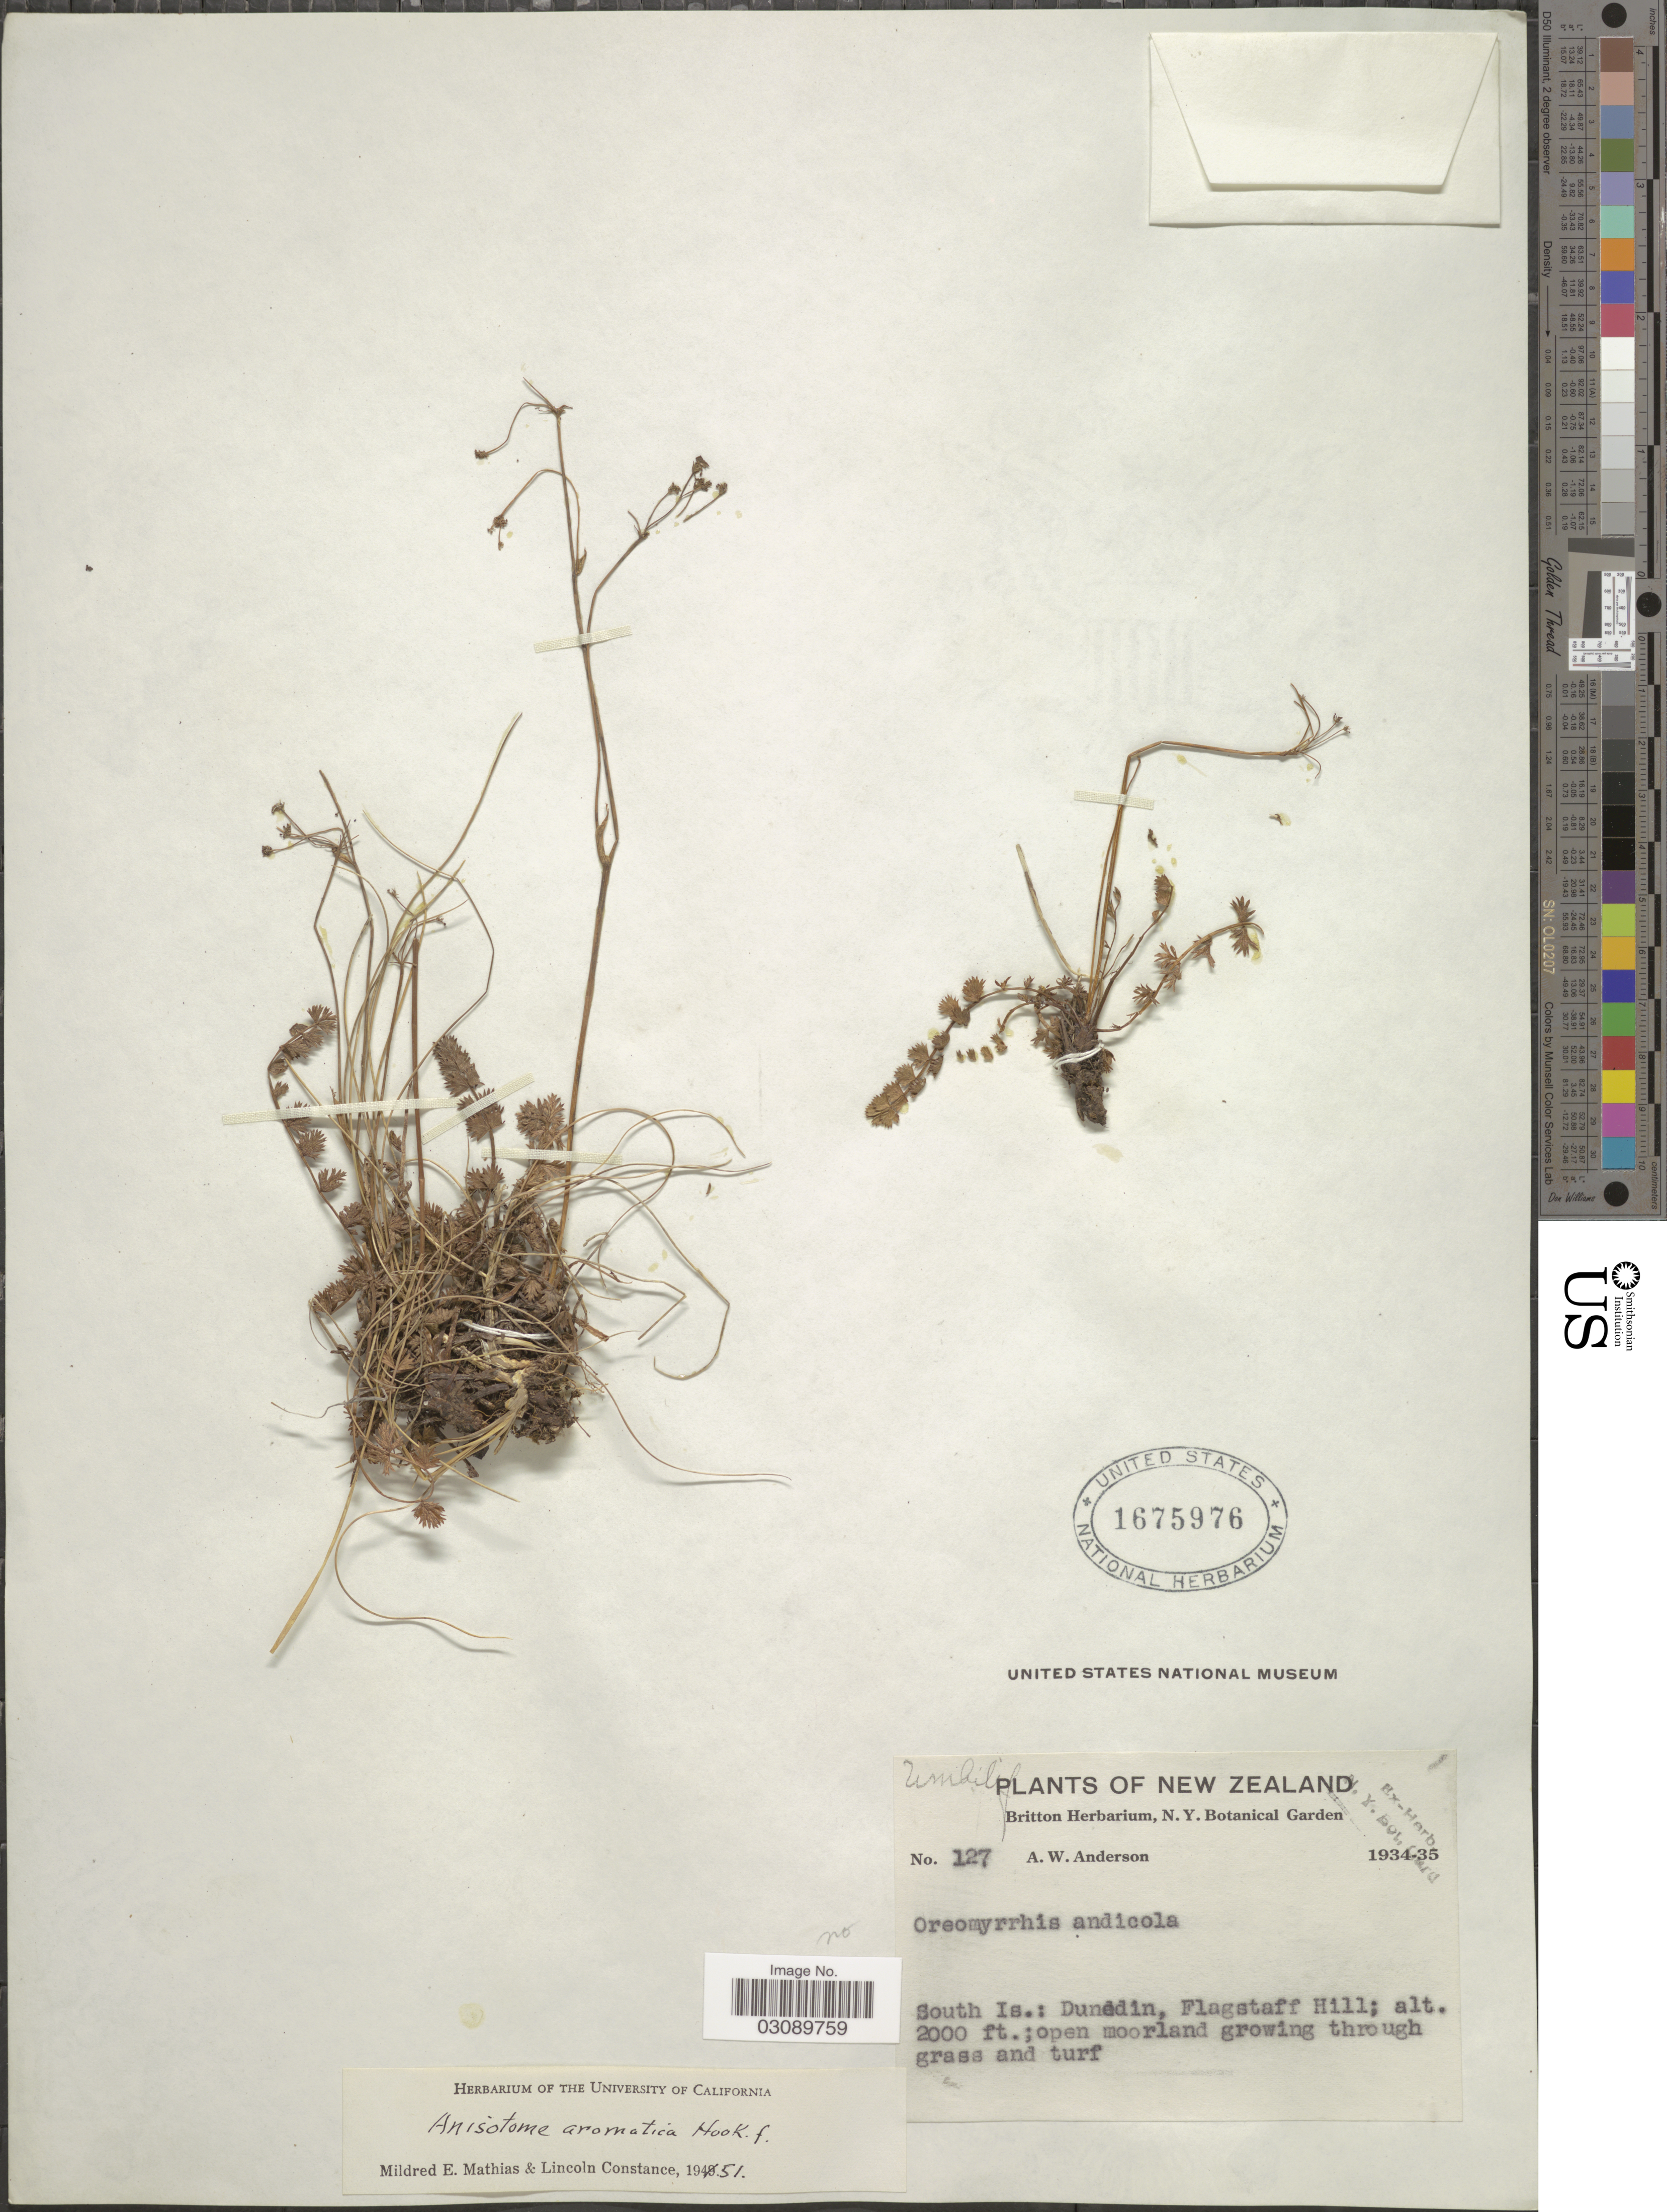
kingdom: Plantae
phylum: Tracheophyta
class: Magnoliopsida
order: Apiales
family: Apiaceae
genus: Anisotome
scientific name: Anisotome aromatica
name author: Hook. f.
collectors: A. W. Anderson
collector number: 127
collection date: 1934/1935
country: New Zealand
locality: South Is.: Dunedin, Flagstaff Hill.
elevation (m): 610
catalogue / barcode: US 1675976